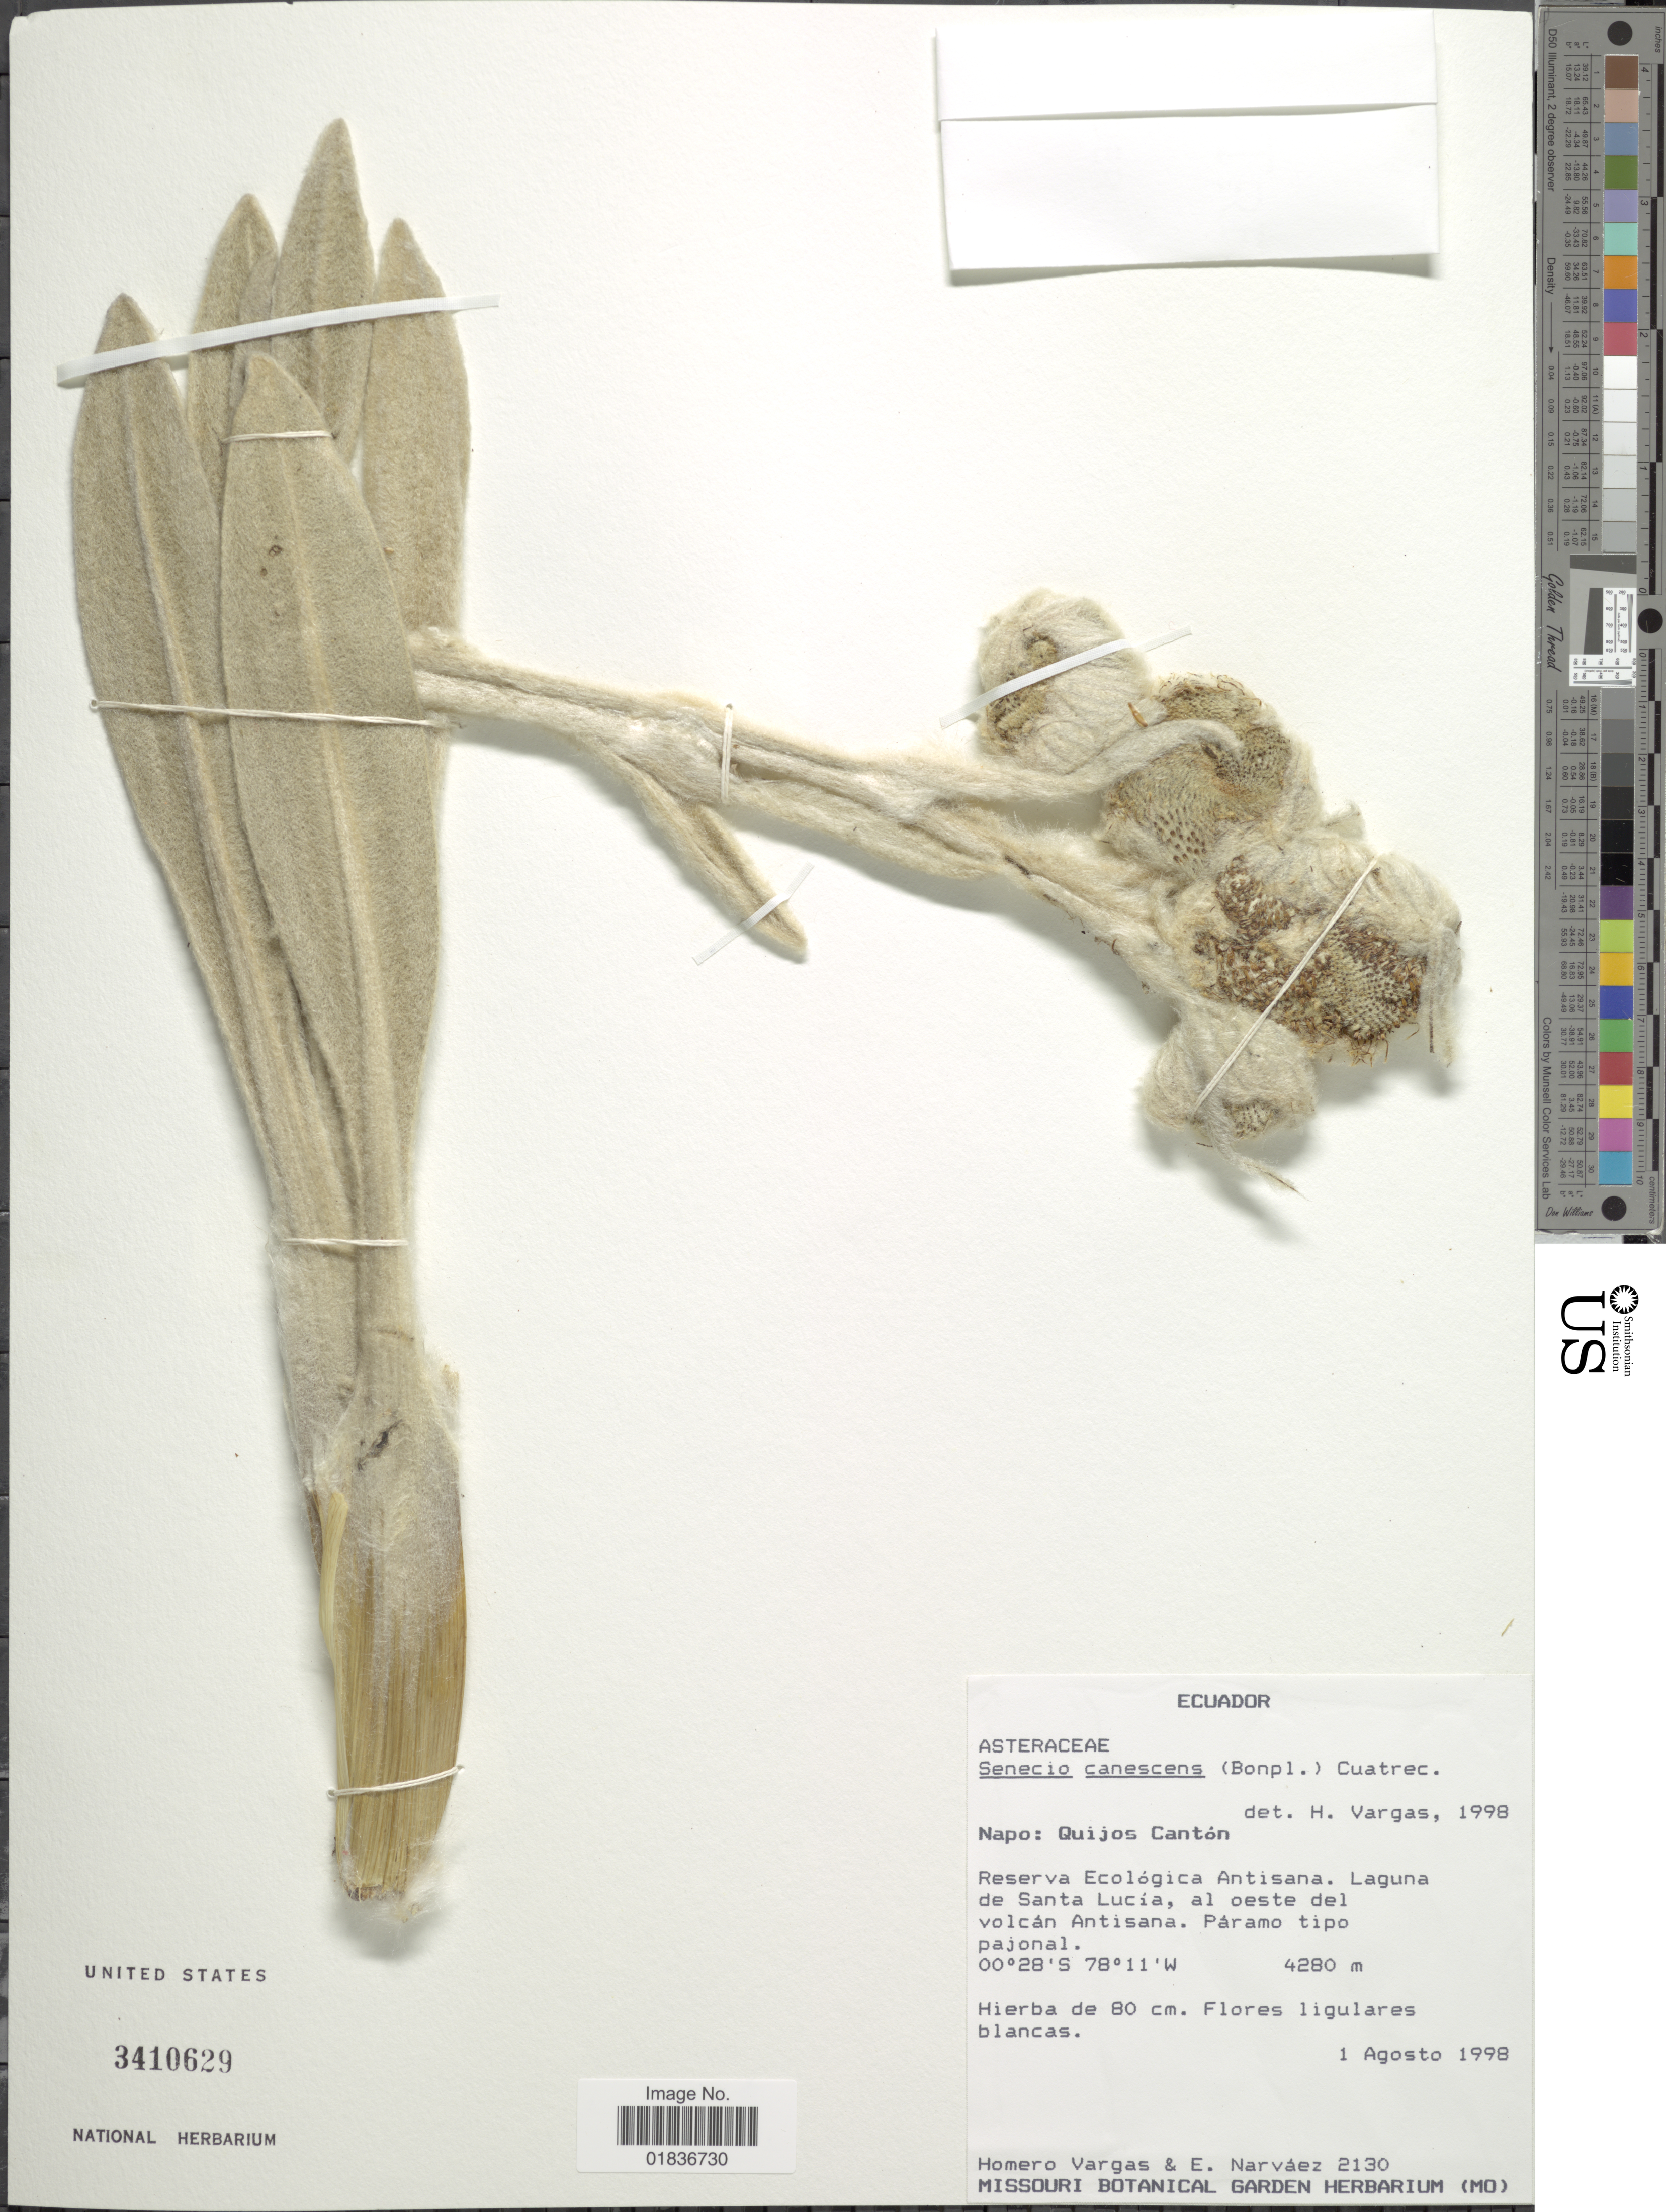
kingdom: Plantae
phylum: Tracheophyta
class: Magnoliopsida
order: Asterales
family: Asteraceae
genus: Senecio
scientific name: Senecio canescens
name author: (Bonpl.) Cuatrec.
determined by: Salomon, Luciana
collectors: H. Vargas & E. Narváez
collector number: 2130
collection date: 1998-08-01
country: Ecuador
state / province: Napo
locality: Napo: Quijos Canton. Reserva Ecologica Anitsana. Laguna de Santa Lucia, al oeste del volcan Antisana.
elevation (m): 4280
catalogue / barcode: US 3410629